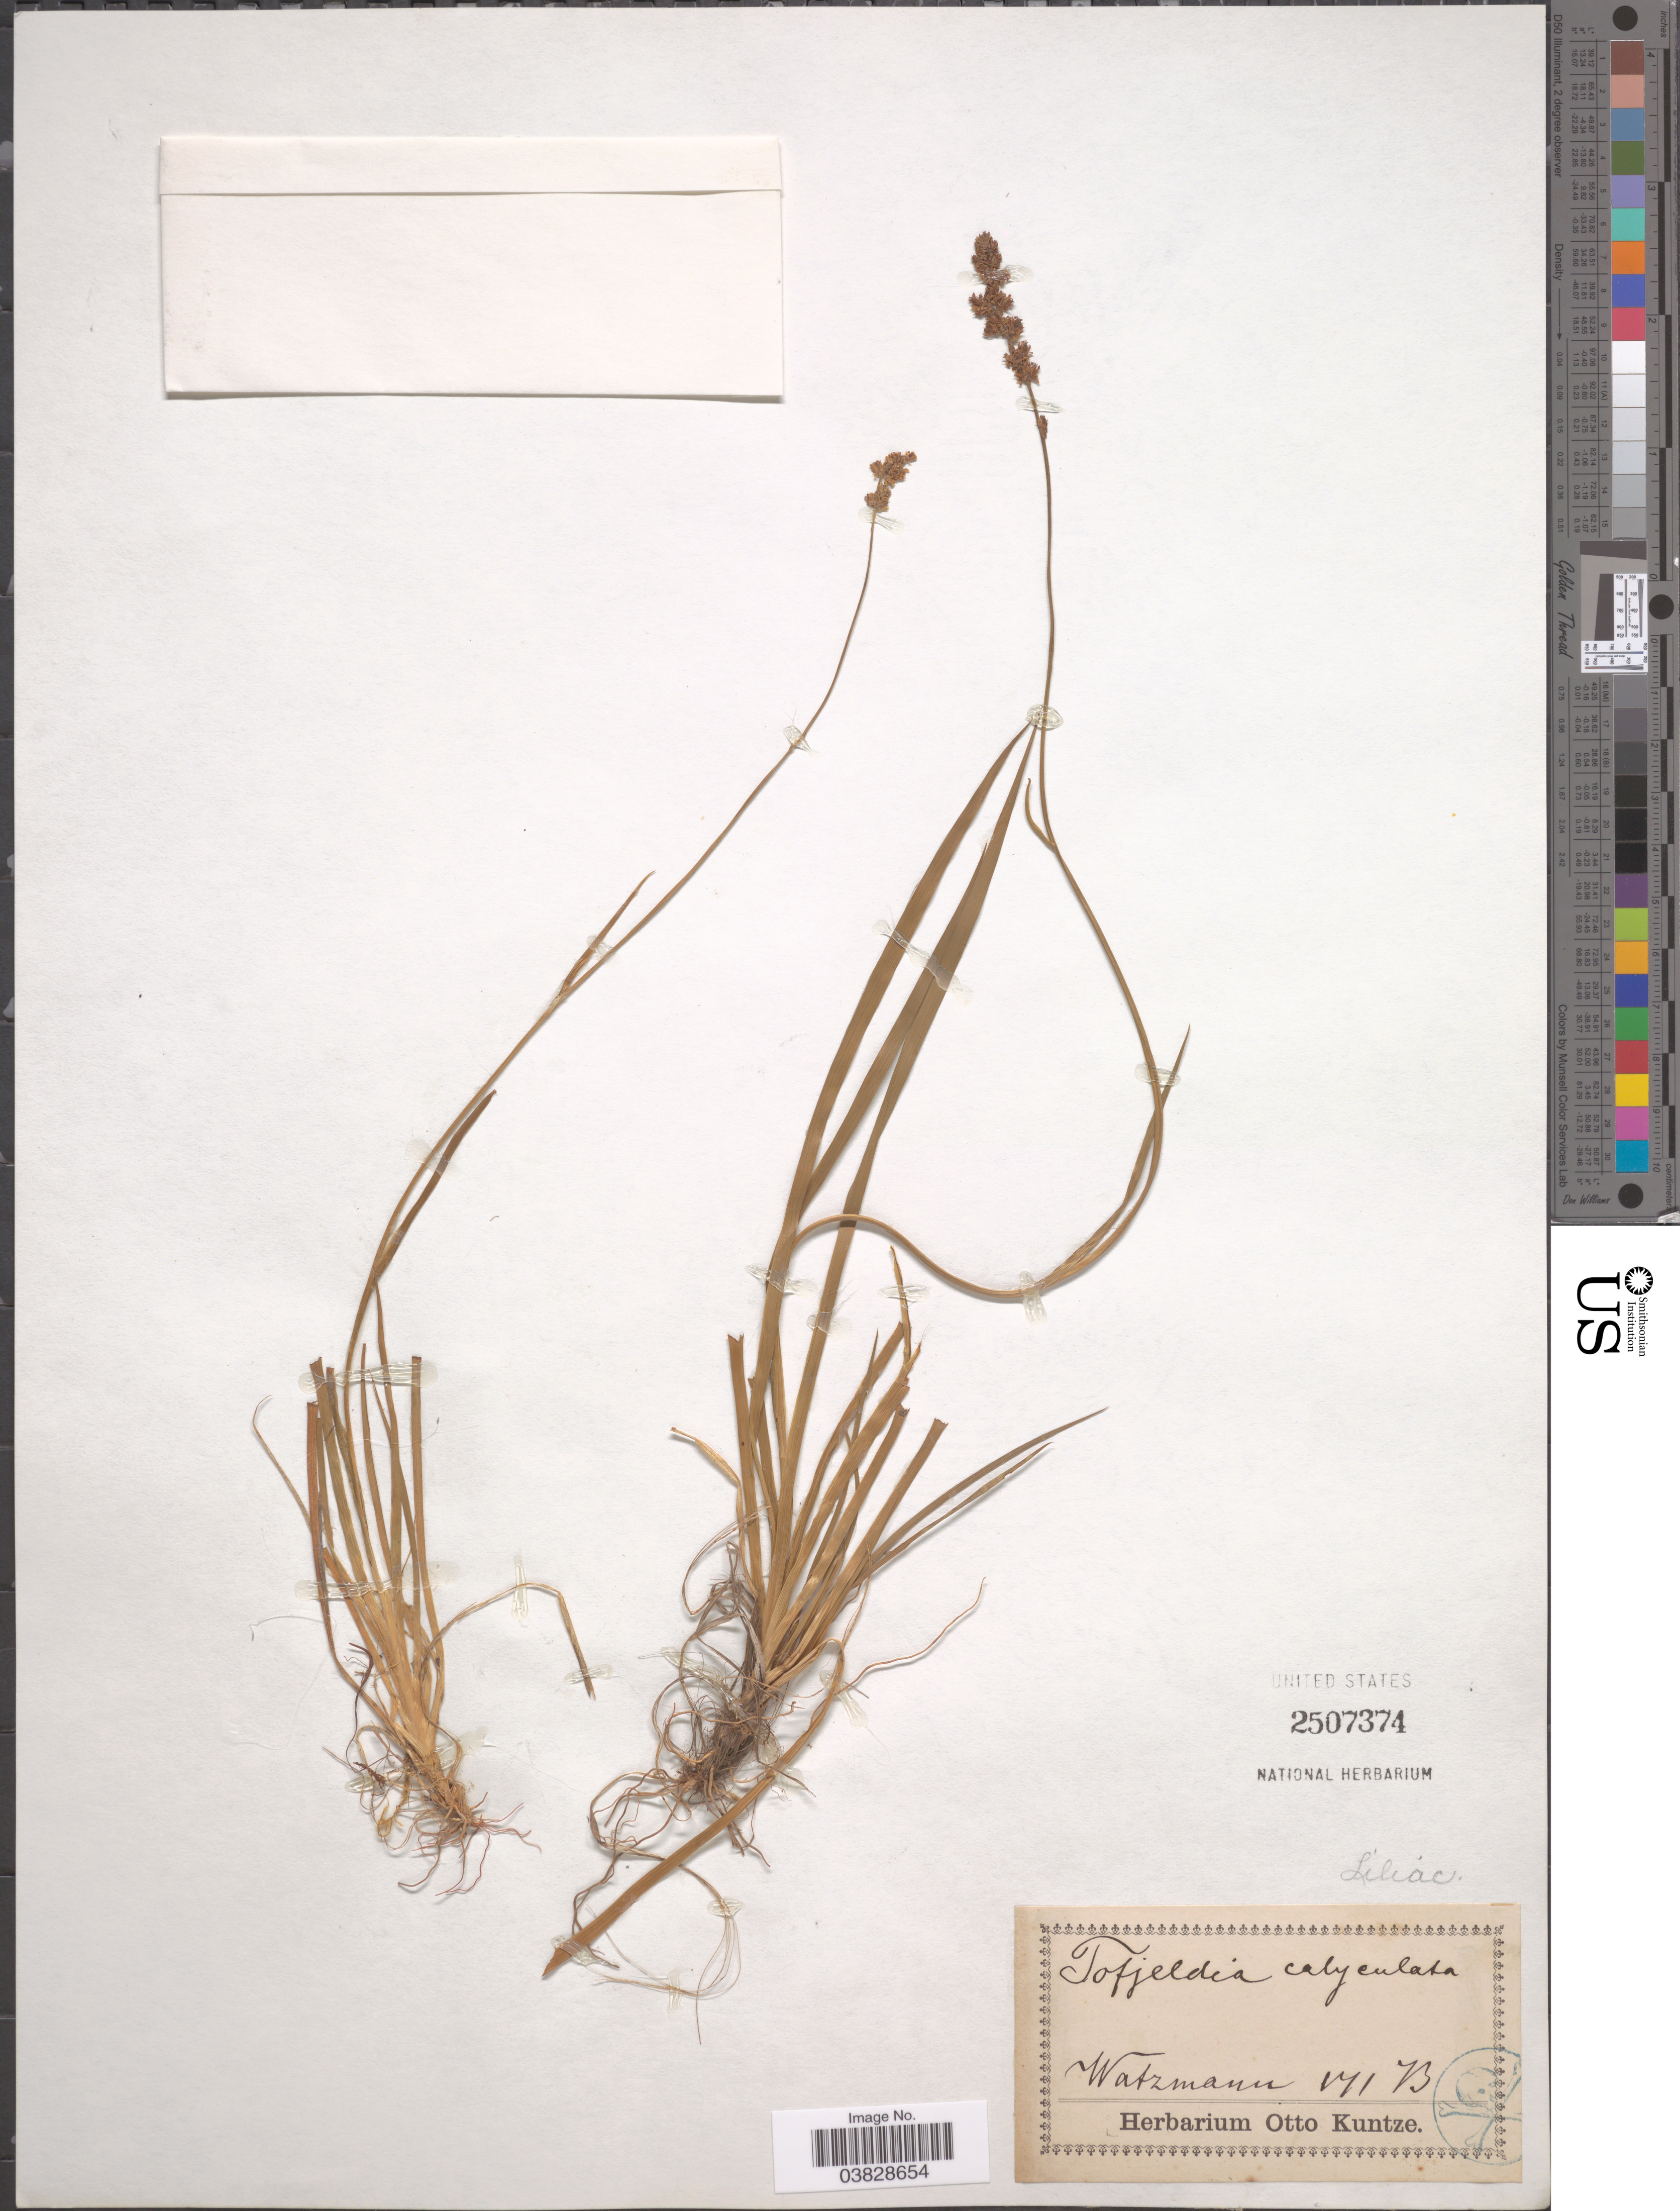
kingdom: Plantae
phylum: Tracheophyta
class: Liliopsida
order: Alismatales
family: Tofieldiaceae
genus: Tofieldia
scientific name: Tofieldia calyculata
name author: (L.) Wahlenb.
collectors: -. Watzmann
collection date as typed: Transcribed d/m/y: /7/73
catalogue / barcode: US 2507374